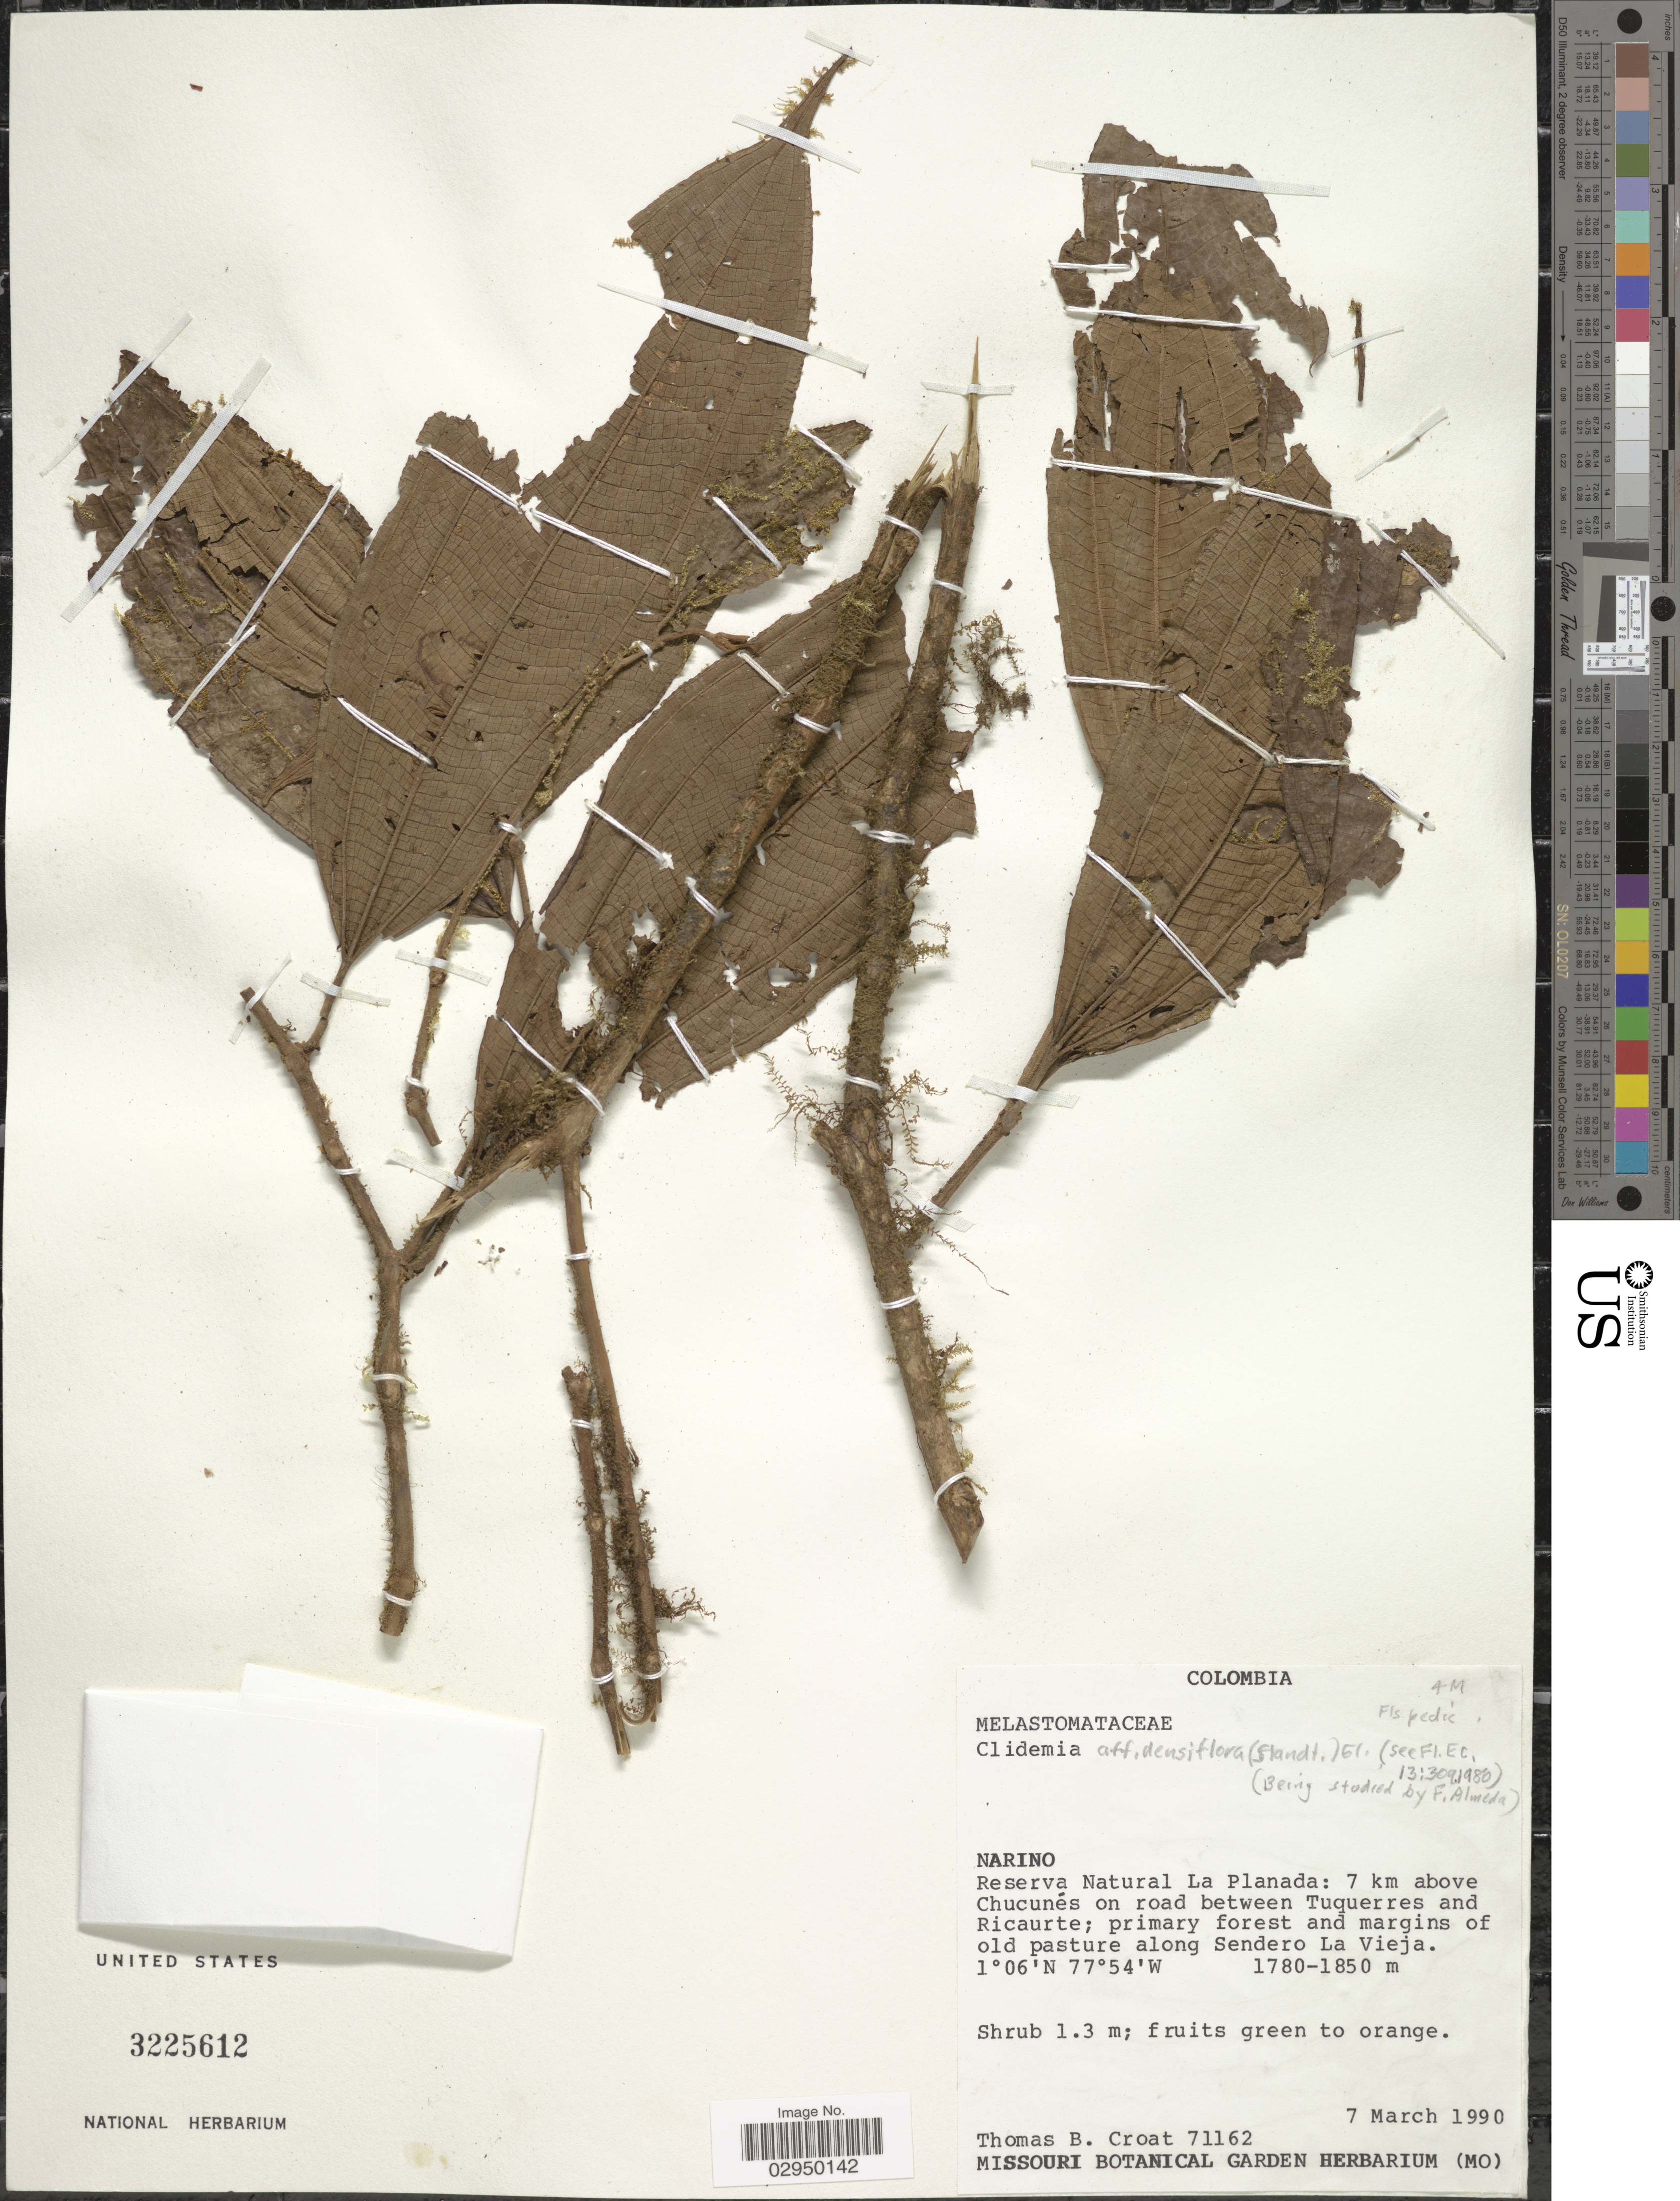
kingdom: Plantae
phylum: Tracheophyta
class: Magnoliopsida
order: Myrtales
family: Melastomataceae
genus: Clidemia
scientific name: Clidemia sp.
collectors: T. B. Croat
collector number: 71162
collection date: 1990-03-07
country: Colombia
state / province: Nariño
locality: Reserva Natural La Planada: 7 km above Chucunés on road between Tuquerres and Ricaurte; along Sendero La Vieja.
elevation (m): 1780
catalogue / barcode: US 3225612